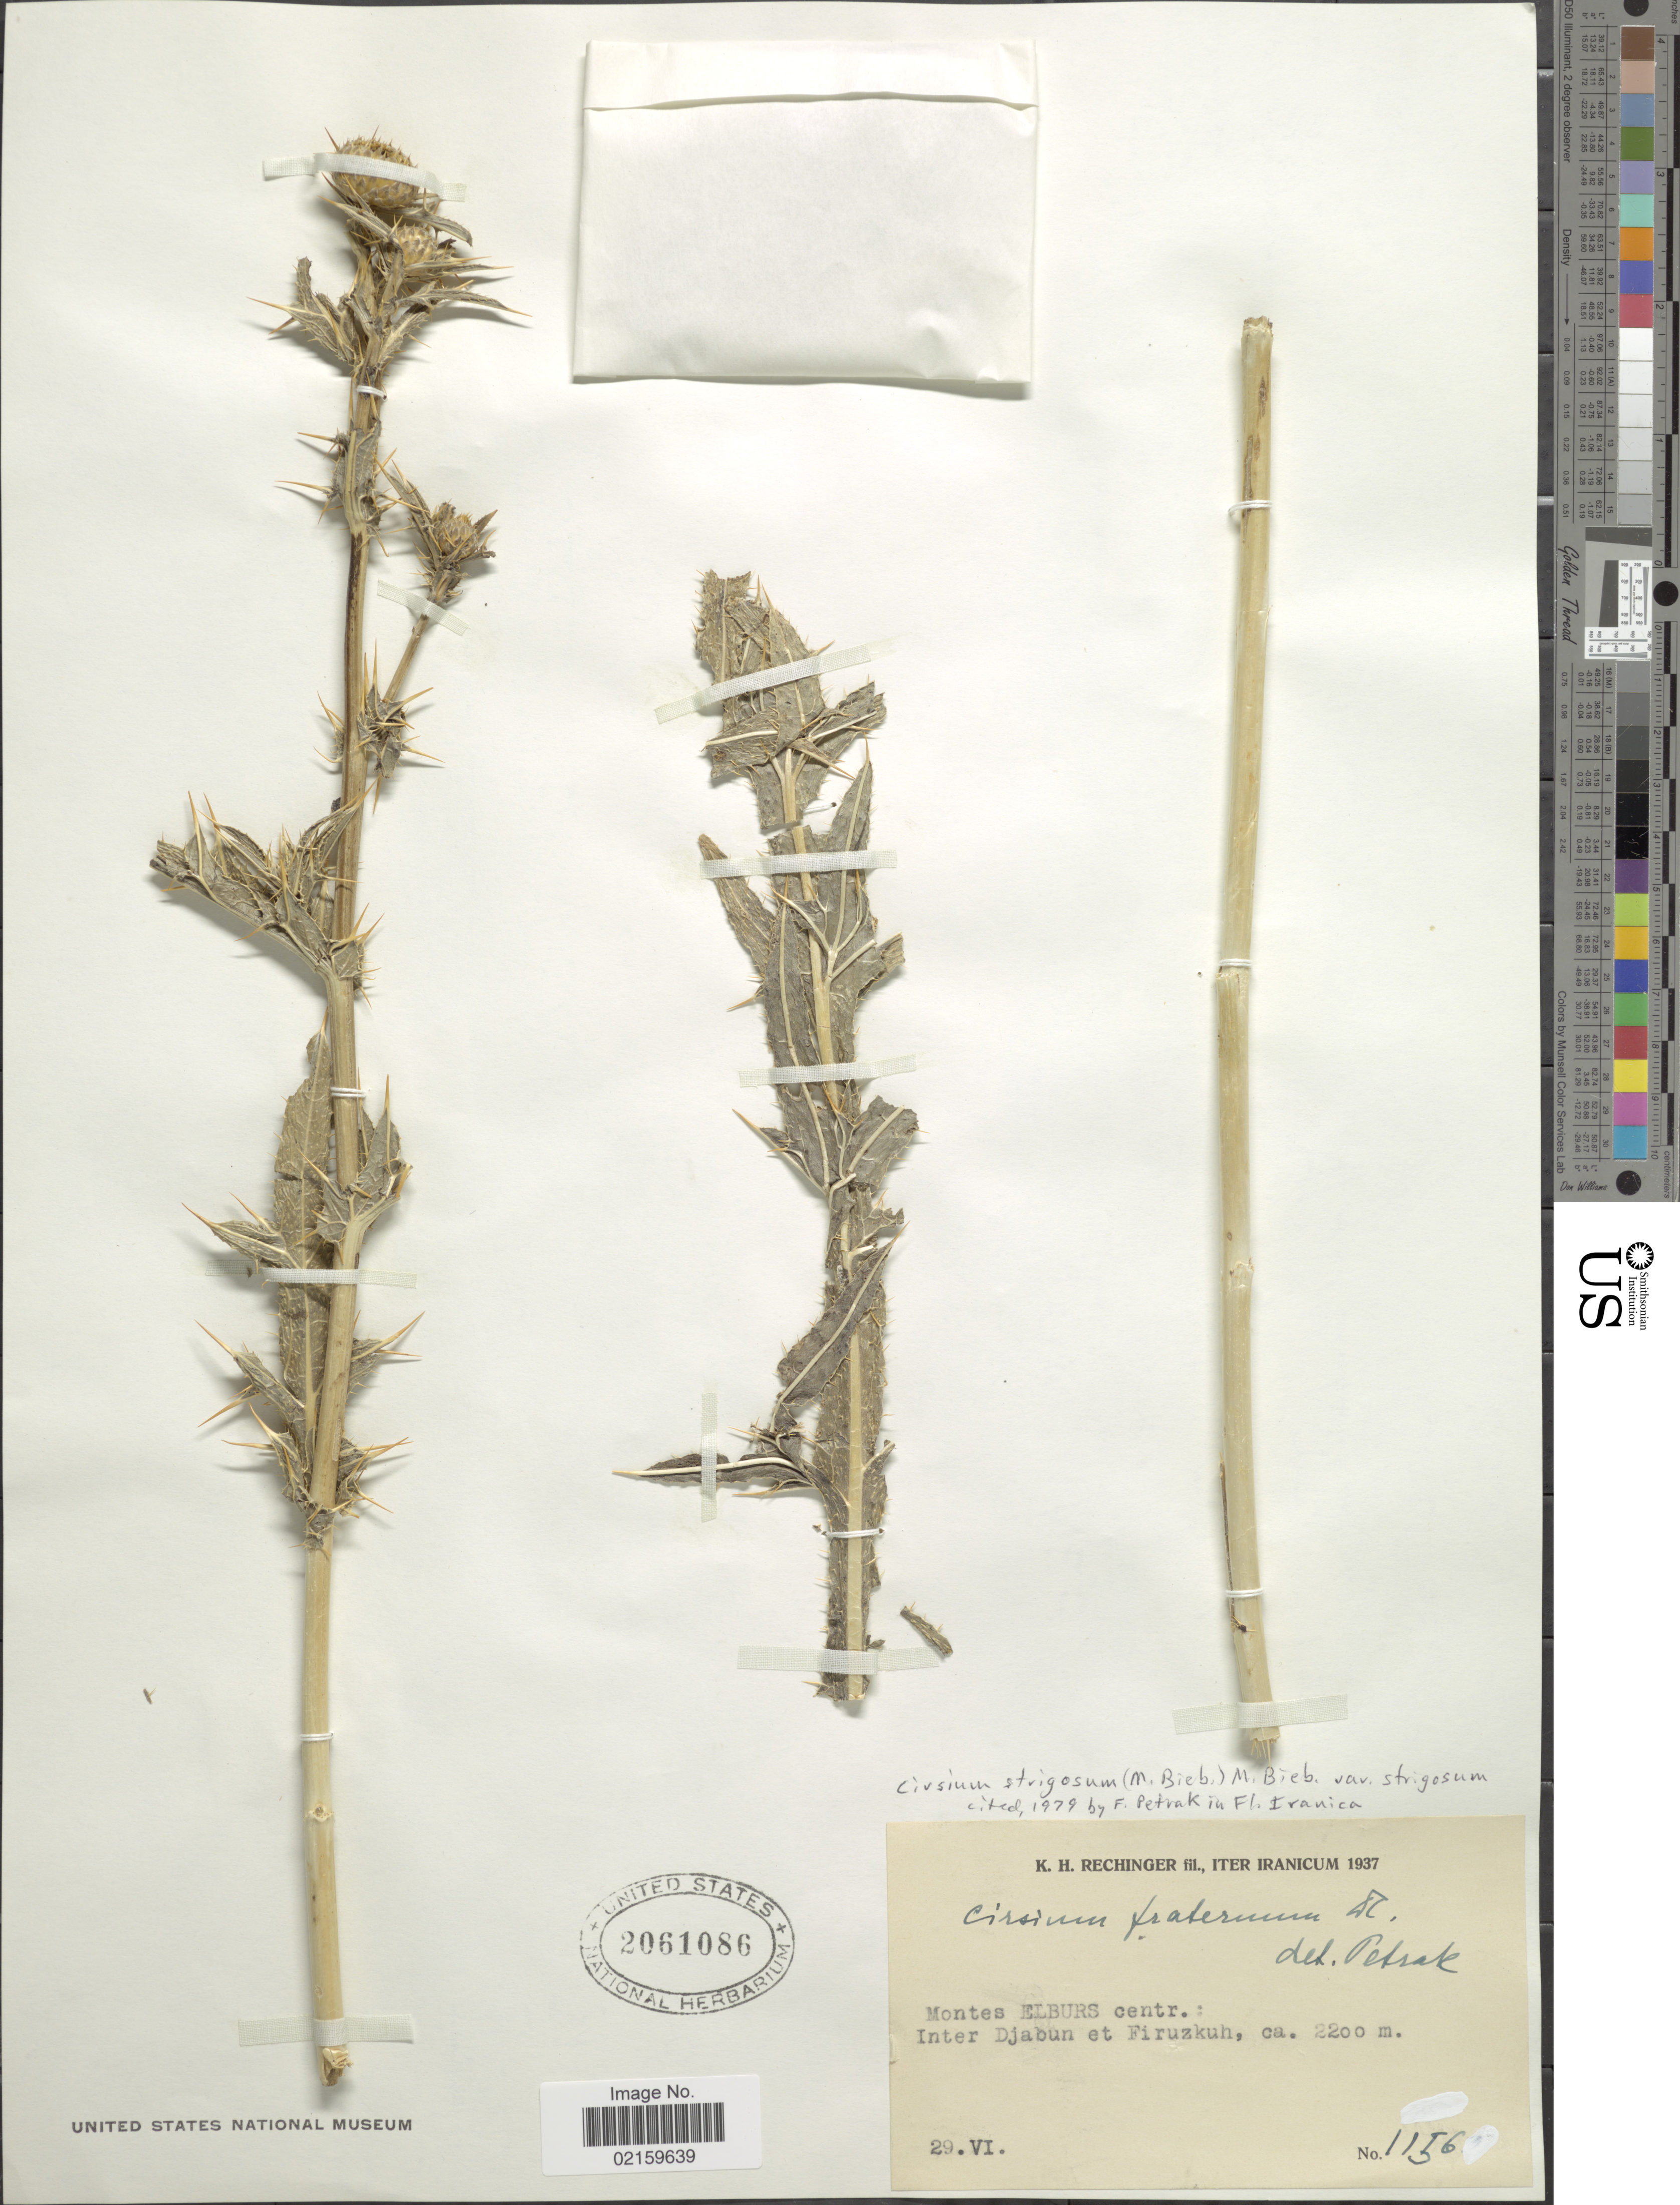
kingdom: Plantae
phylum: Tracheophyta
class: Magnoliopsida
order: Asterales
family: Asteraceae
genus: Cirsium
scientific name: Cirsium strigosum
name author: (M. Bieb.) Fisch.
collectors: K. H. Rechinger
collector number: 1156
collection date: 1937-06-29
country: Iran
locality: Montes Elburs centr.: Inter Djabun et Firuzkuh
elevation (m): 2200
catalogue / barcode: US 2061086